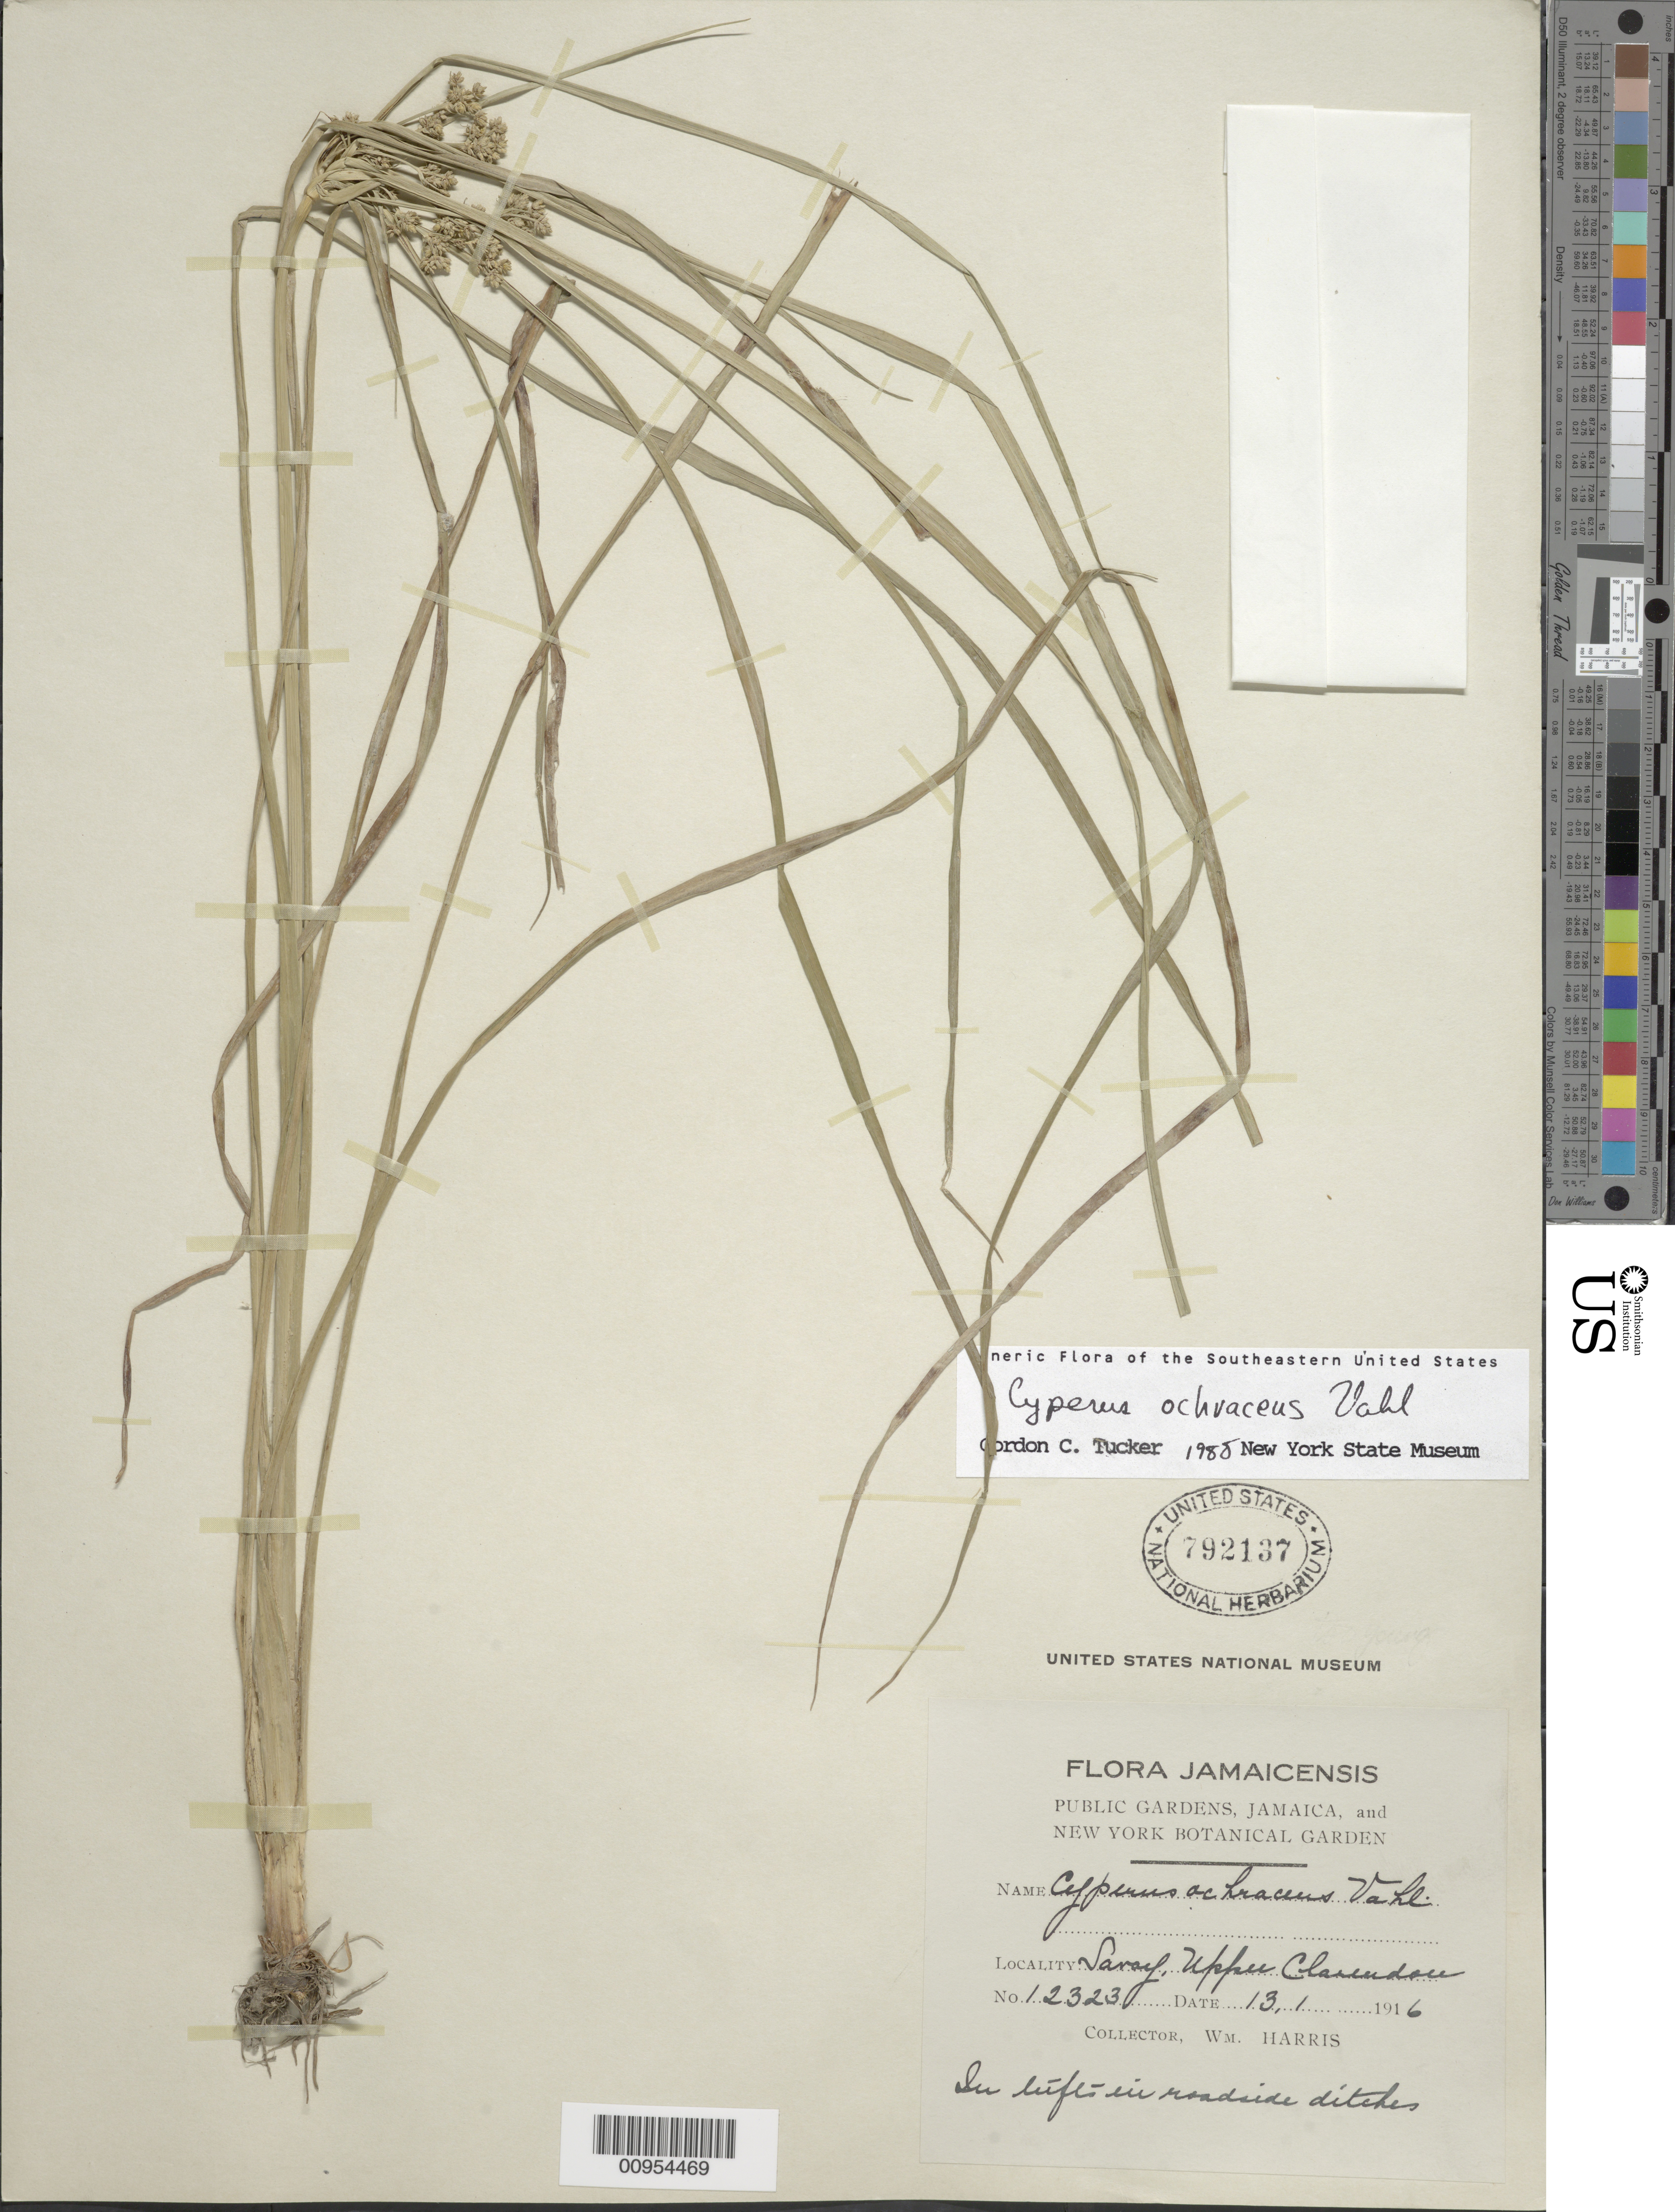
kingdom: Plantae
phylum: Tracheophyta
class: Liliopsida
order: Poales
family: Cyperaceae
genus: Cyperus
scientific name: Cyperus ochraceus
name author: Vahl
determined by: Tucker, G. C.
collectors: W. H. Harris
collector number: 12323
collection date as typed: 13 Jan 1916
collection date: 1916-01-13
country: Jamaica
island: Jamaica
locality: Savoy, Upper Clarnedon, roadside ditches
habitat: In roadside ditches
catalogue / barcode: US 792137